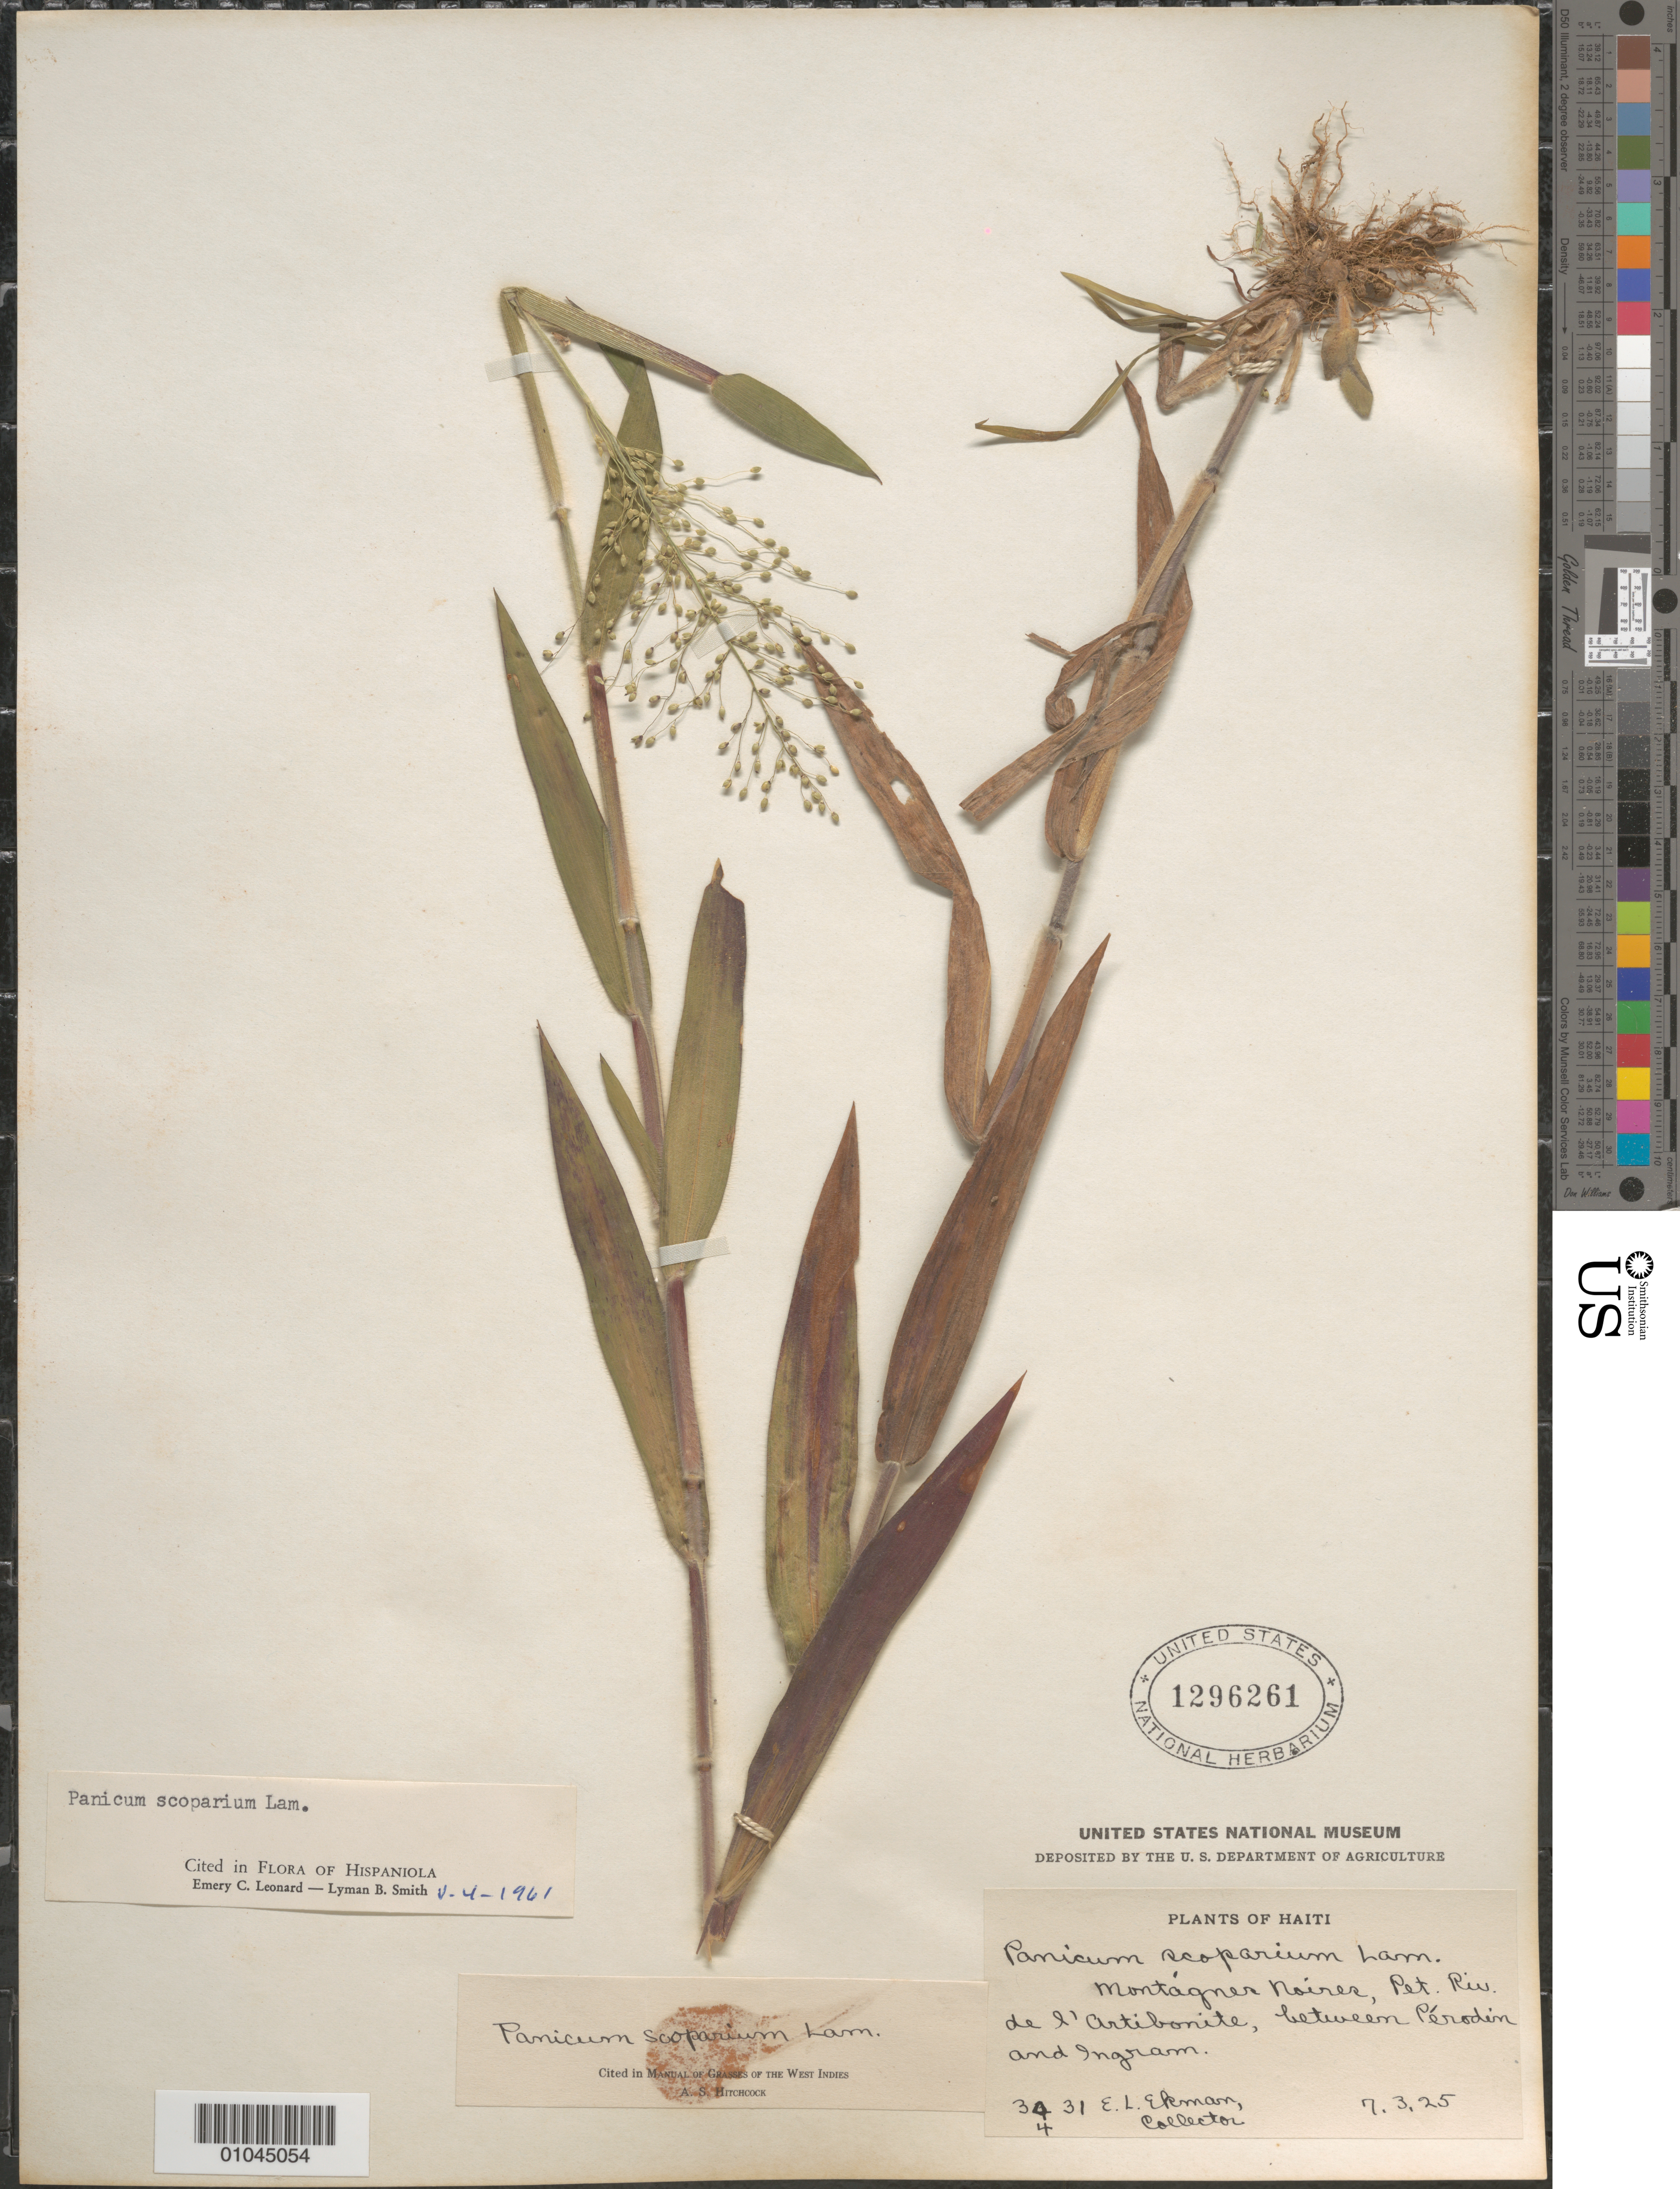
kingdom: Plantae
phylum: Tracheophyta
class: Liliopsida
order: Poales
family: Poaceae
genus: Panicum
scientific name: Panicum scoparium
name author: Lam.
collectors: E. L. Ekman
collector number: H 3431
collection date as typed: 07 Mar 1925 or 03 Jul 1925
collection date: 1925-03-07 or 1925-07-03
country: Haiti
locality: Montagnes Noires, Pet. Riv. de l'Artibonite, between Perodin and Ingram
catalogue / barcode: US 1296261